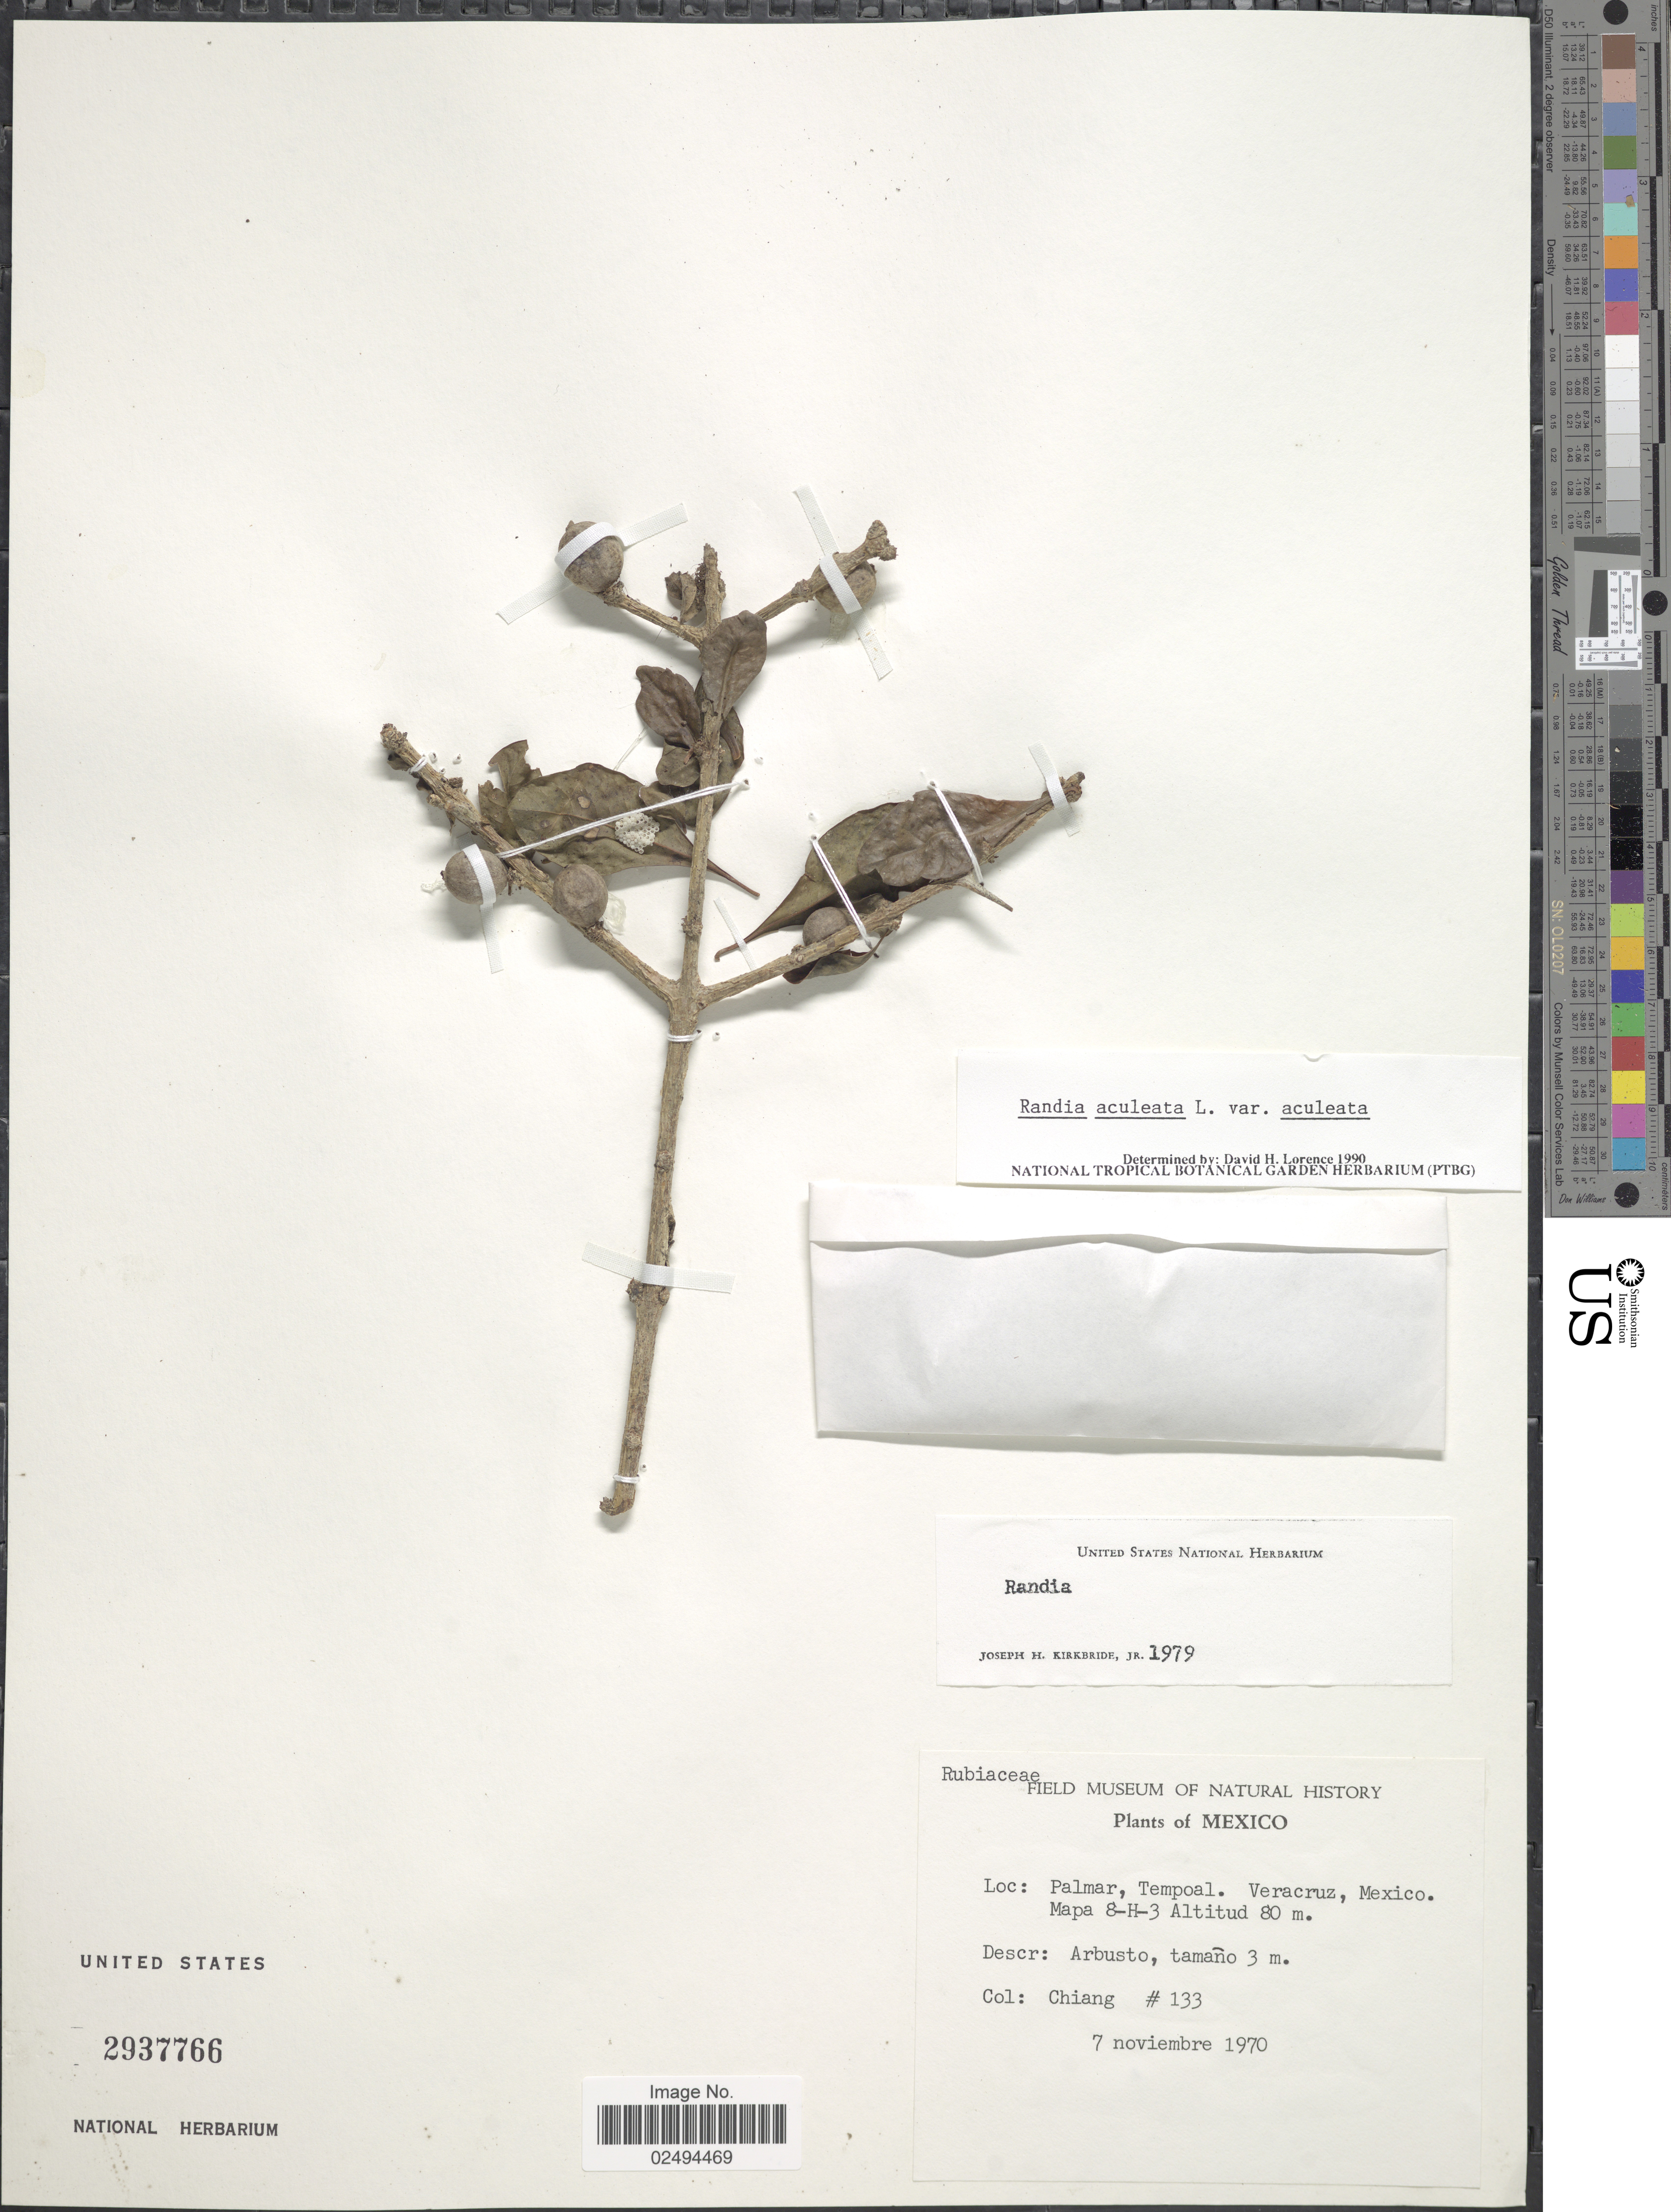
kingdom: Plantae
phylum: Tracheophyta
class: Magnoliopsida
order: Gentianales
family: Rubiaceae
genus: Randia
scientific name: Randia aculeata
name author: L.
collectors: -. Chiang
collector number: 133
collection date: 1970-11-07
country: Mexico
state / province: Veracruz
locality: Palmar, Tempoal. Veracruz. Mapa 8-H-3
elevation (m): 80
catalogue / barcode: US 2937766